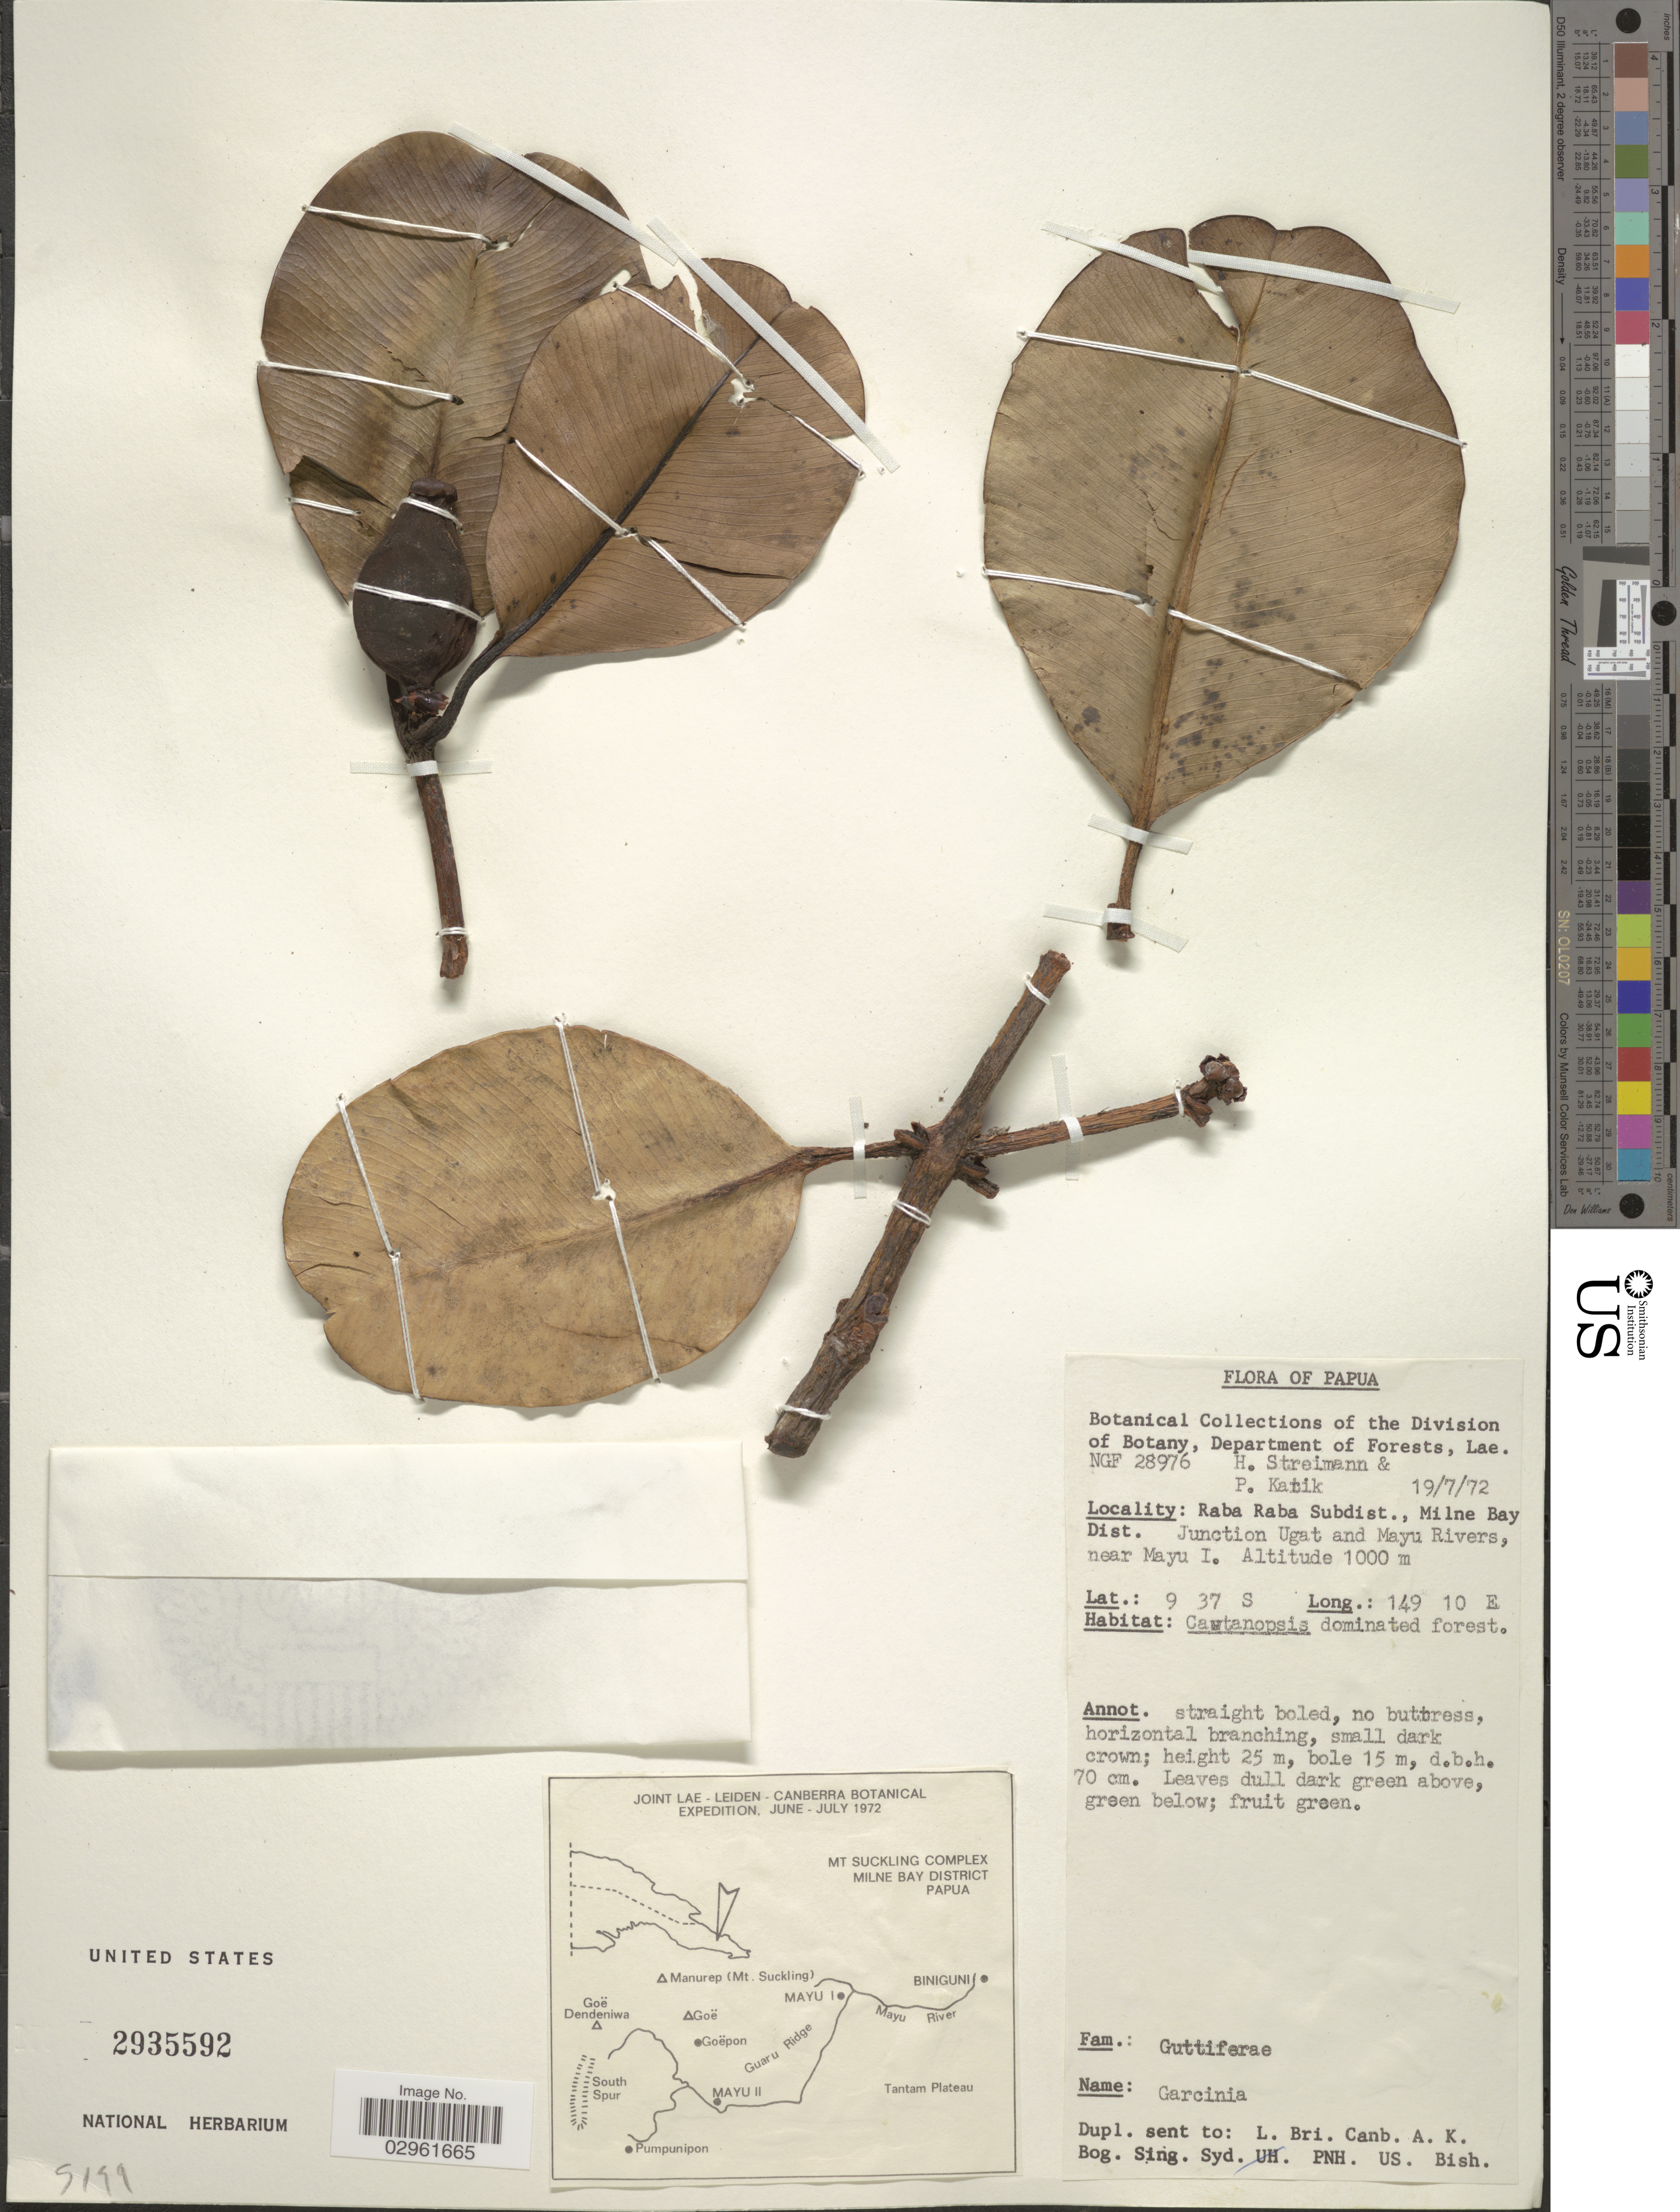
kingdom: Plantae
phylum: Tracheophyta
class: Magnoliopsida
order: Malpighiales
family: Clusiaceae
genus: Garcinia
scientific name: Garcinia sp.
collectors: H. Streimann & P. Katik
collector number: NGF28976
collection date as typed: Transcribed d/m/y: 19/7/72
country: Papua New Guinea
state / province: Milne Bay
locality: Raba Raba Subdist., Milne Bay Dist. Junction Ugat and Mayu Rovers, near Mayu I.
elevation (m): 1800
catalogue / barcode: US 2758836